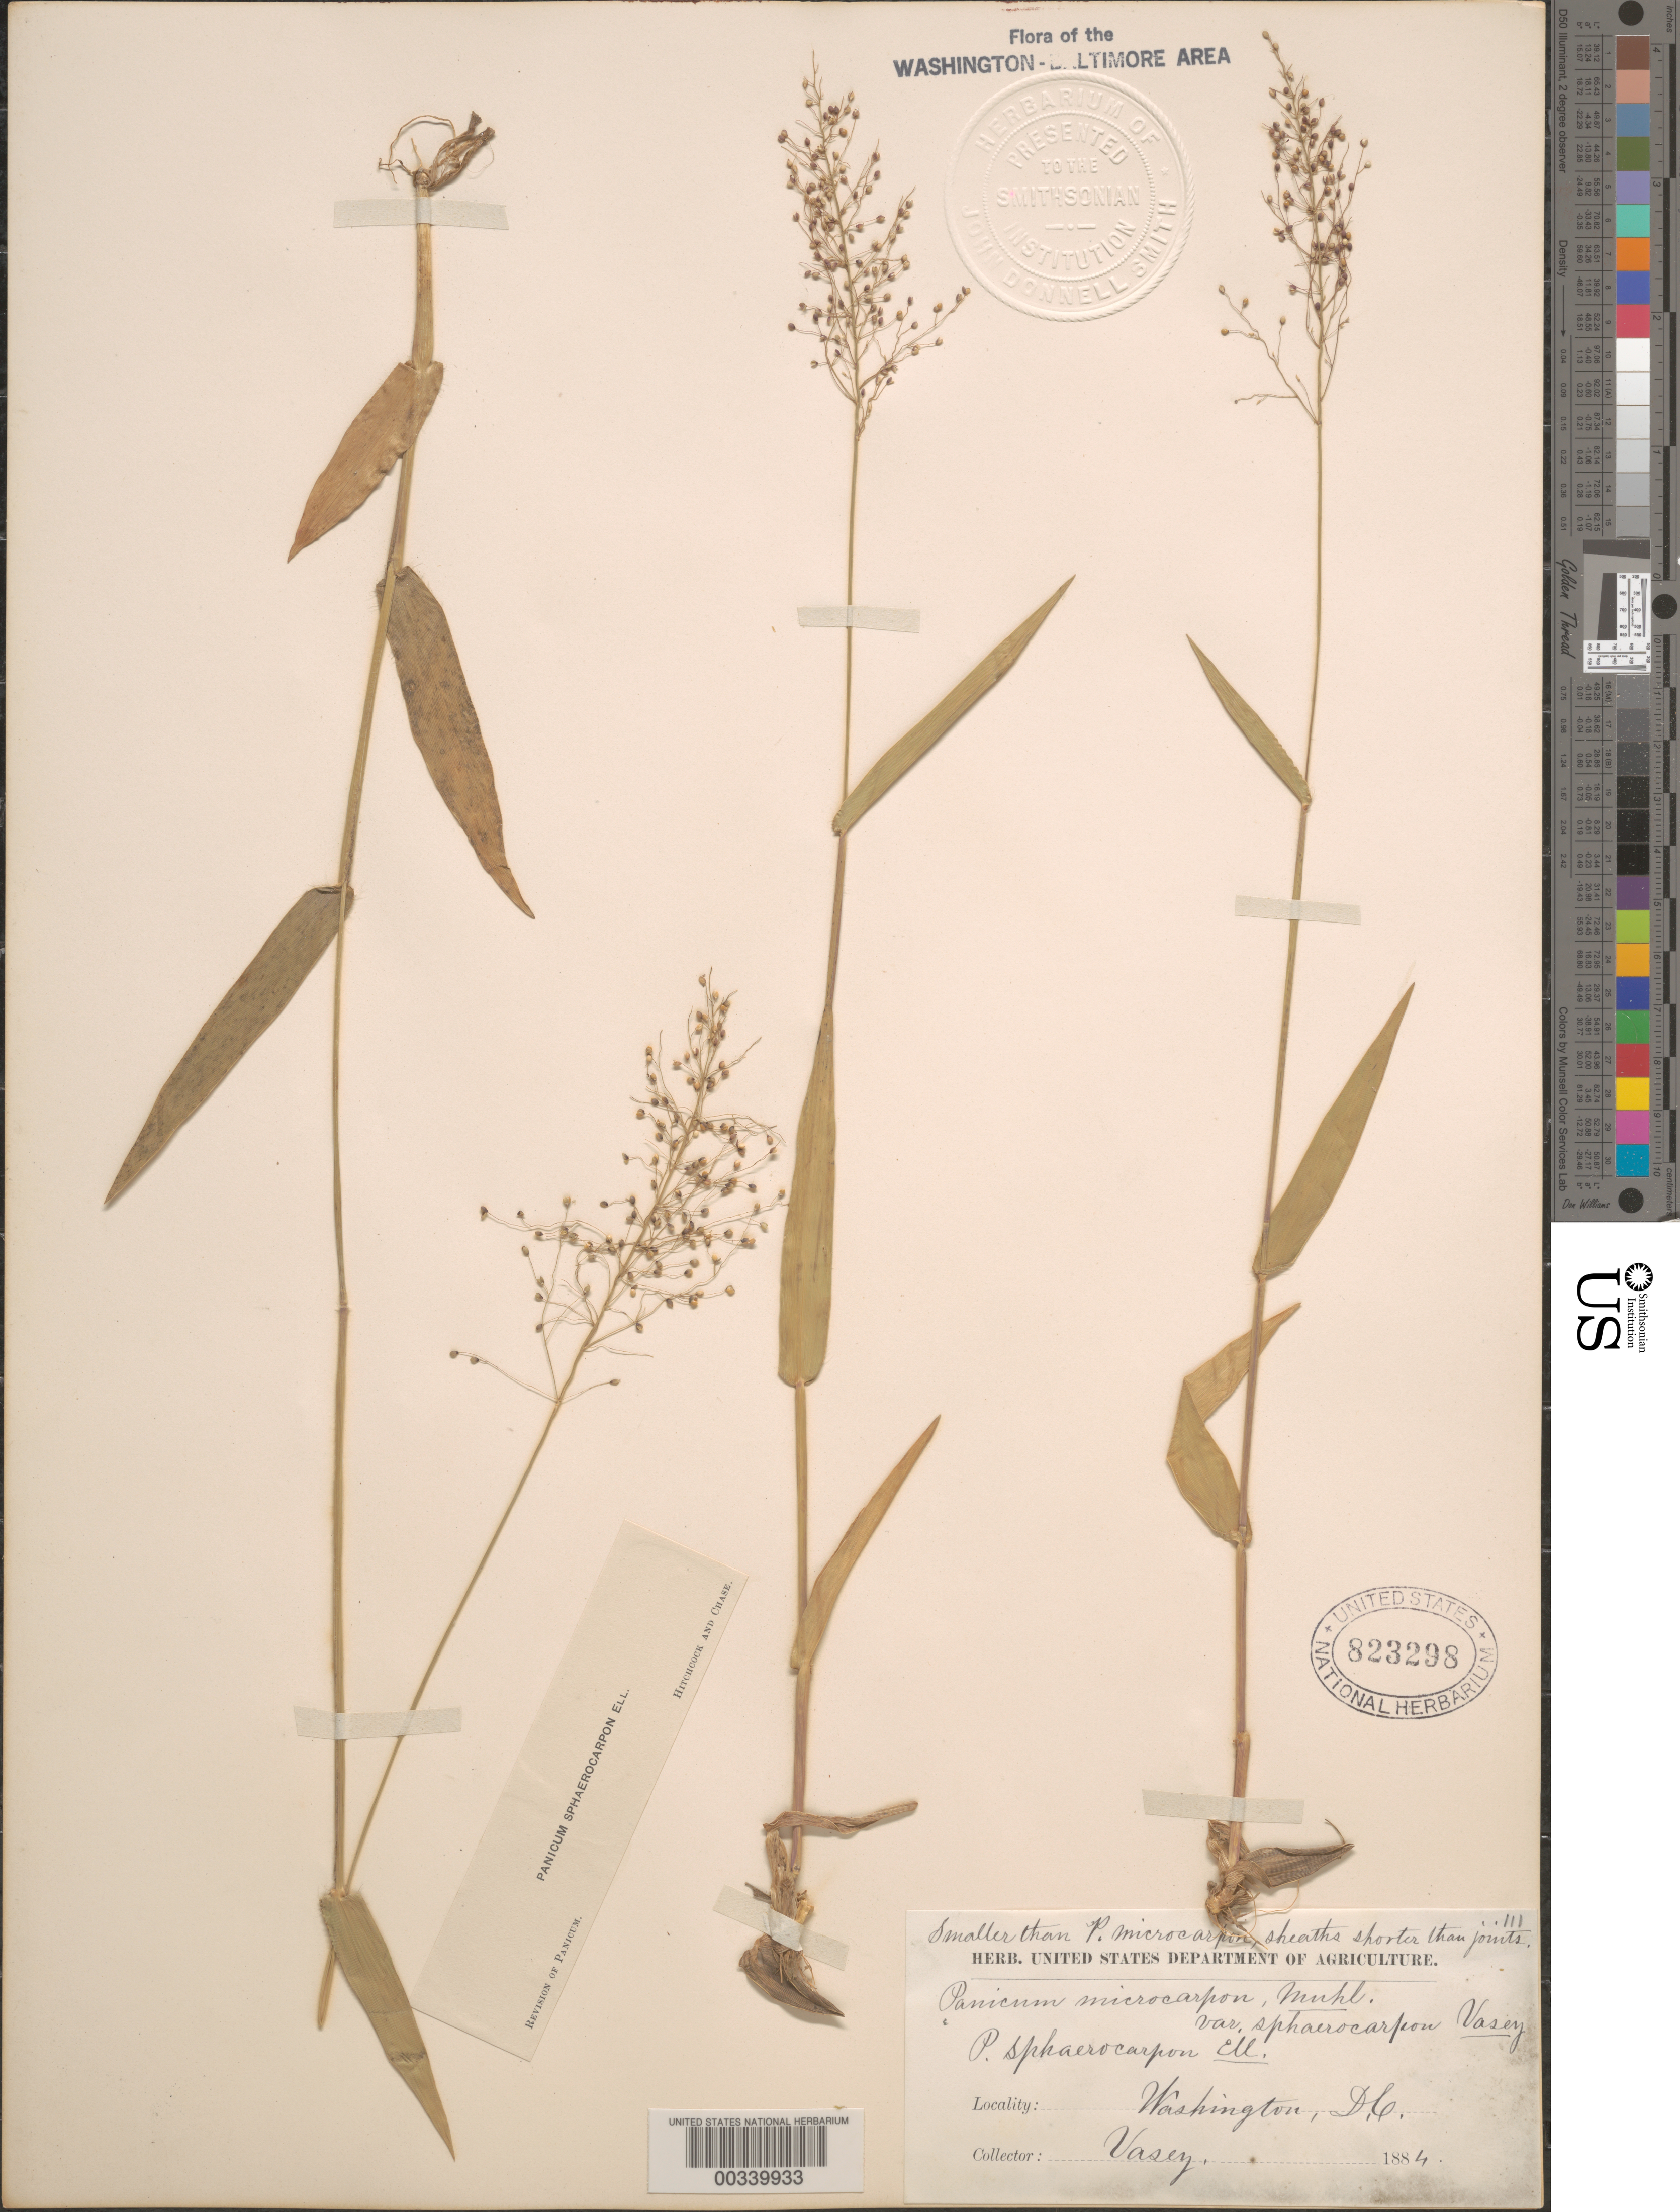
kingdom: Plantae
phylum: Tracheophyta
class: Liliopsida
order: Poales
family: Poaceae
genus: Dichanthelium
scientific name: Dichanthelium sphaerocarpon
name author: (Elliott) Gould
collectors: G. Vasey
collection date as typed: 1884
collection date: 1884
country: United States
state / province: District of Columbia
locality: Washington DC area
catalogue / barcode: US 823298